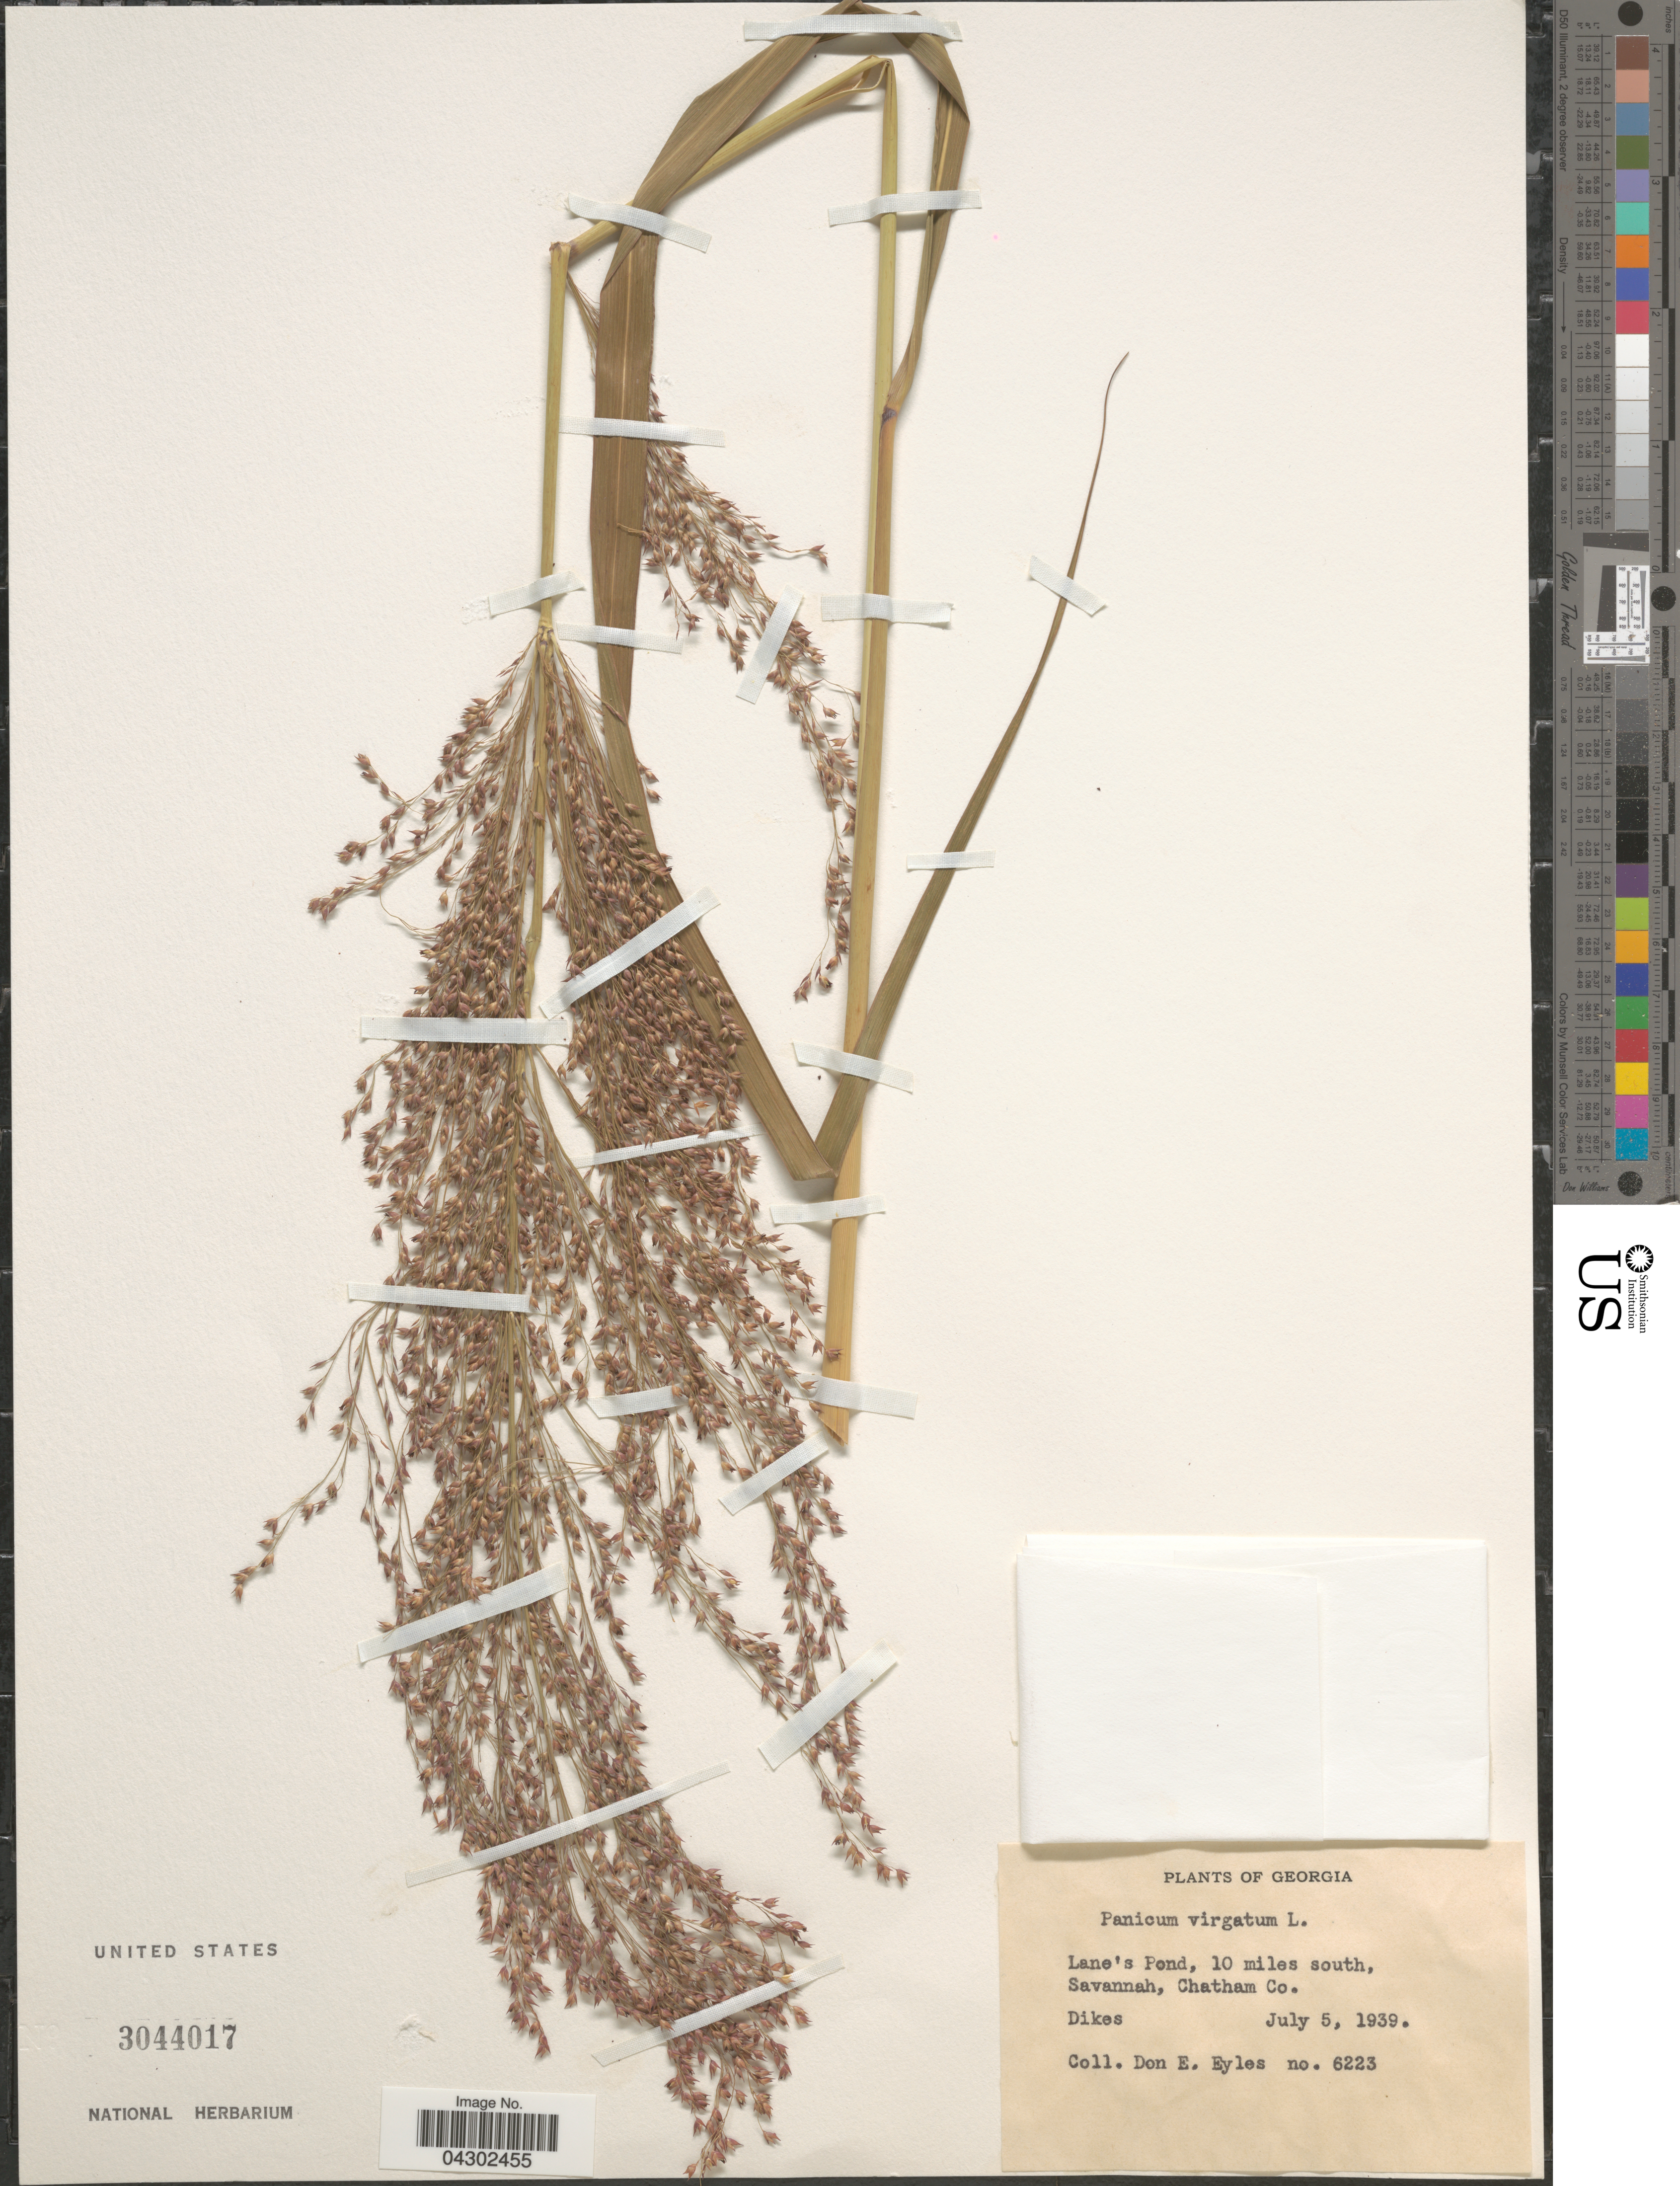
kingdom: Plantae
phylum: Tracheophyta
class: Liliopsida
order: Poales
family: Poaceae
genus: Panicum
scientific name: Panicum virgatum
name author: L.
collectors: D. Eyles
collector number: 6223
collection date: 1939-07-05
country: United States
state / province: Georgia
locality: Lane's Pond, 10 miles south, Savannah, Chatham Co.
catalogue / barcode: US 3044017